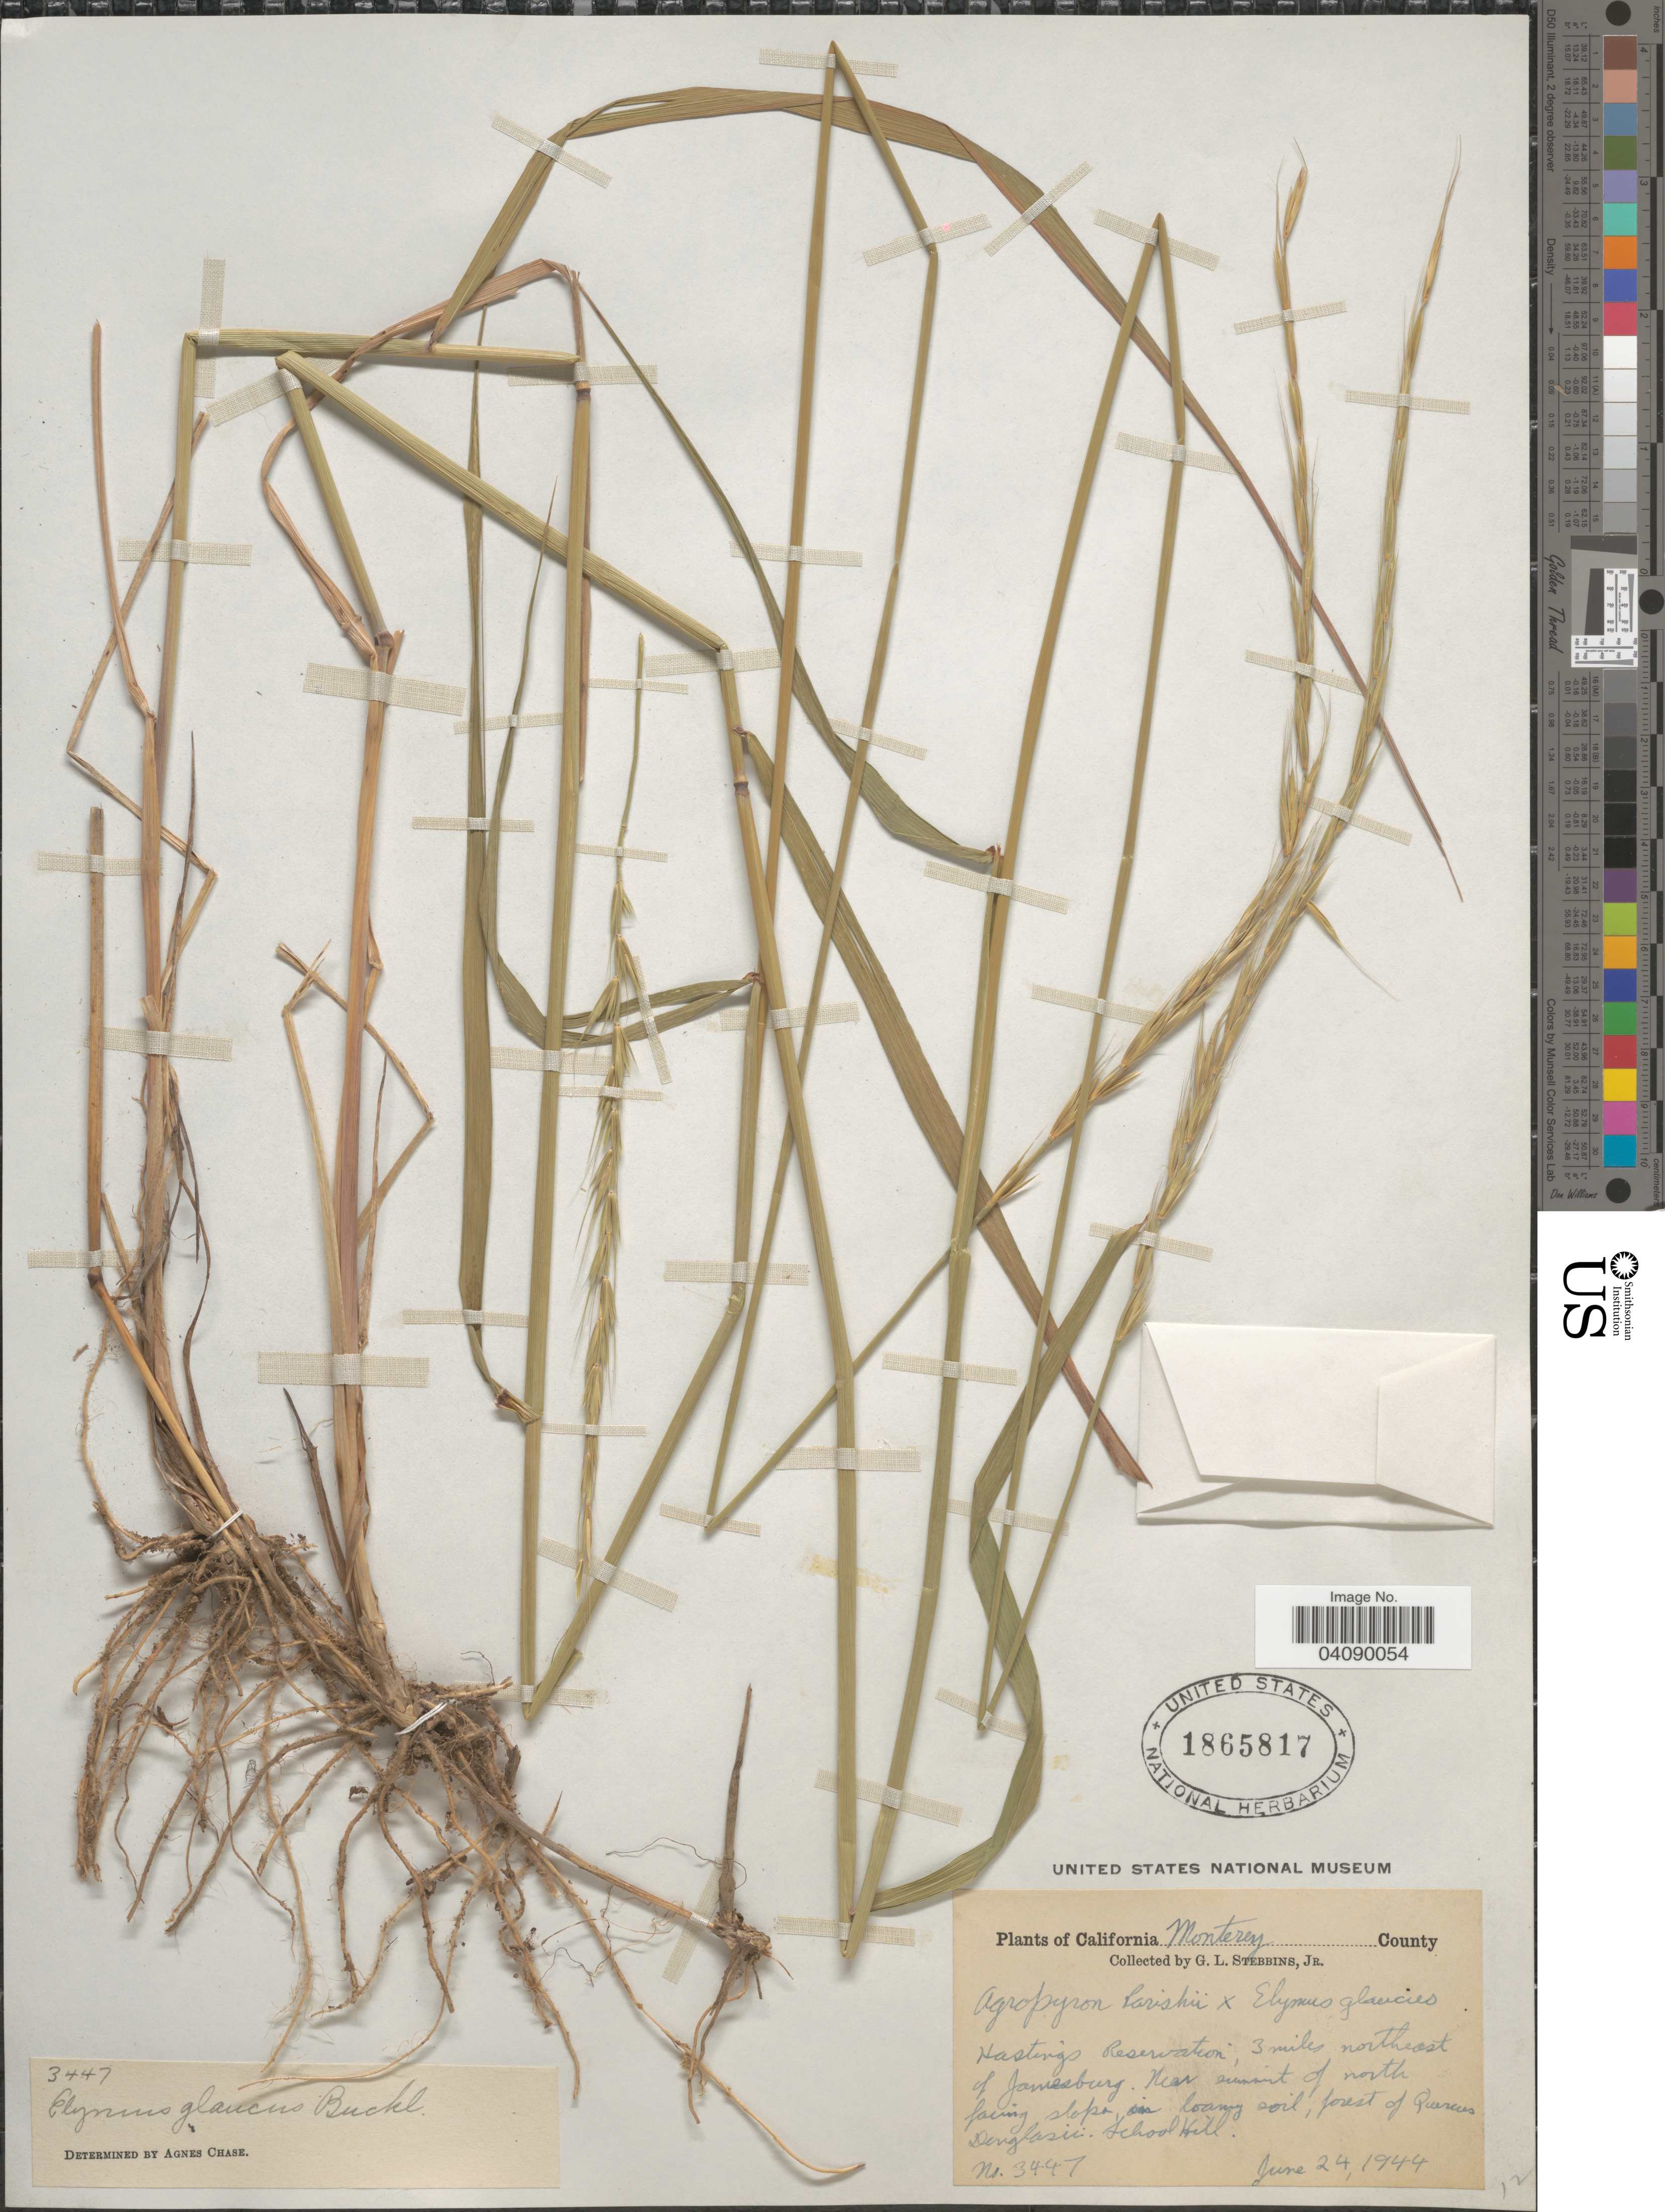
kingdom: Plantae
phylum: Tracheophyta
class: Liliopsida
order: Poales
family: Poaceae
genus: Agroelymus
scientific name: x Agroelymus sp.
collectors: G. L. Stebbins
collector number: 3447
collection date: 1944-06-24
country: United States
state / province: California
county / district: Monterey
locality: Monterey County. Hastings Reservation, 3 miles northeast of Jamesburg. Near summit of the north facing slope, in loamy soil, forest of Quercus Douglasic. School Hill.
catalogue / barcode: US 1865817